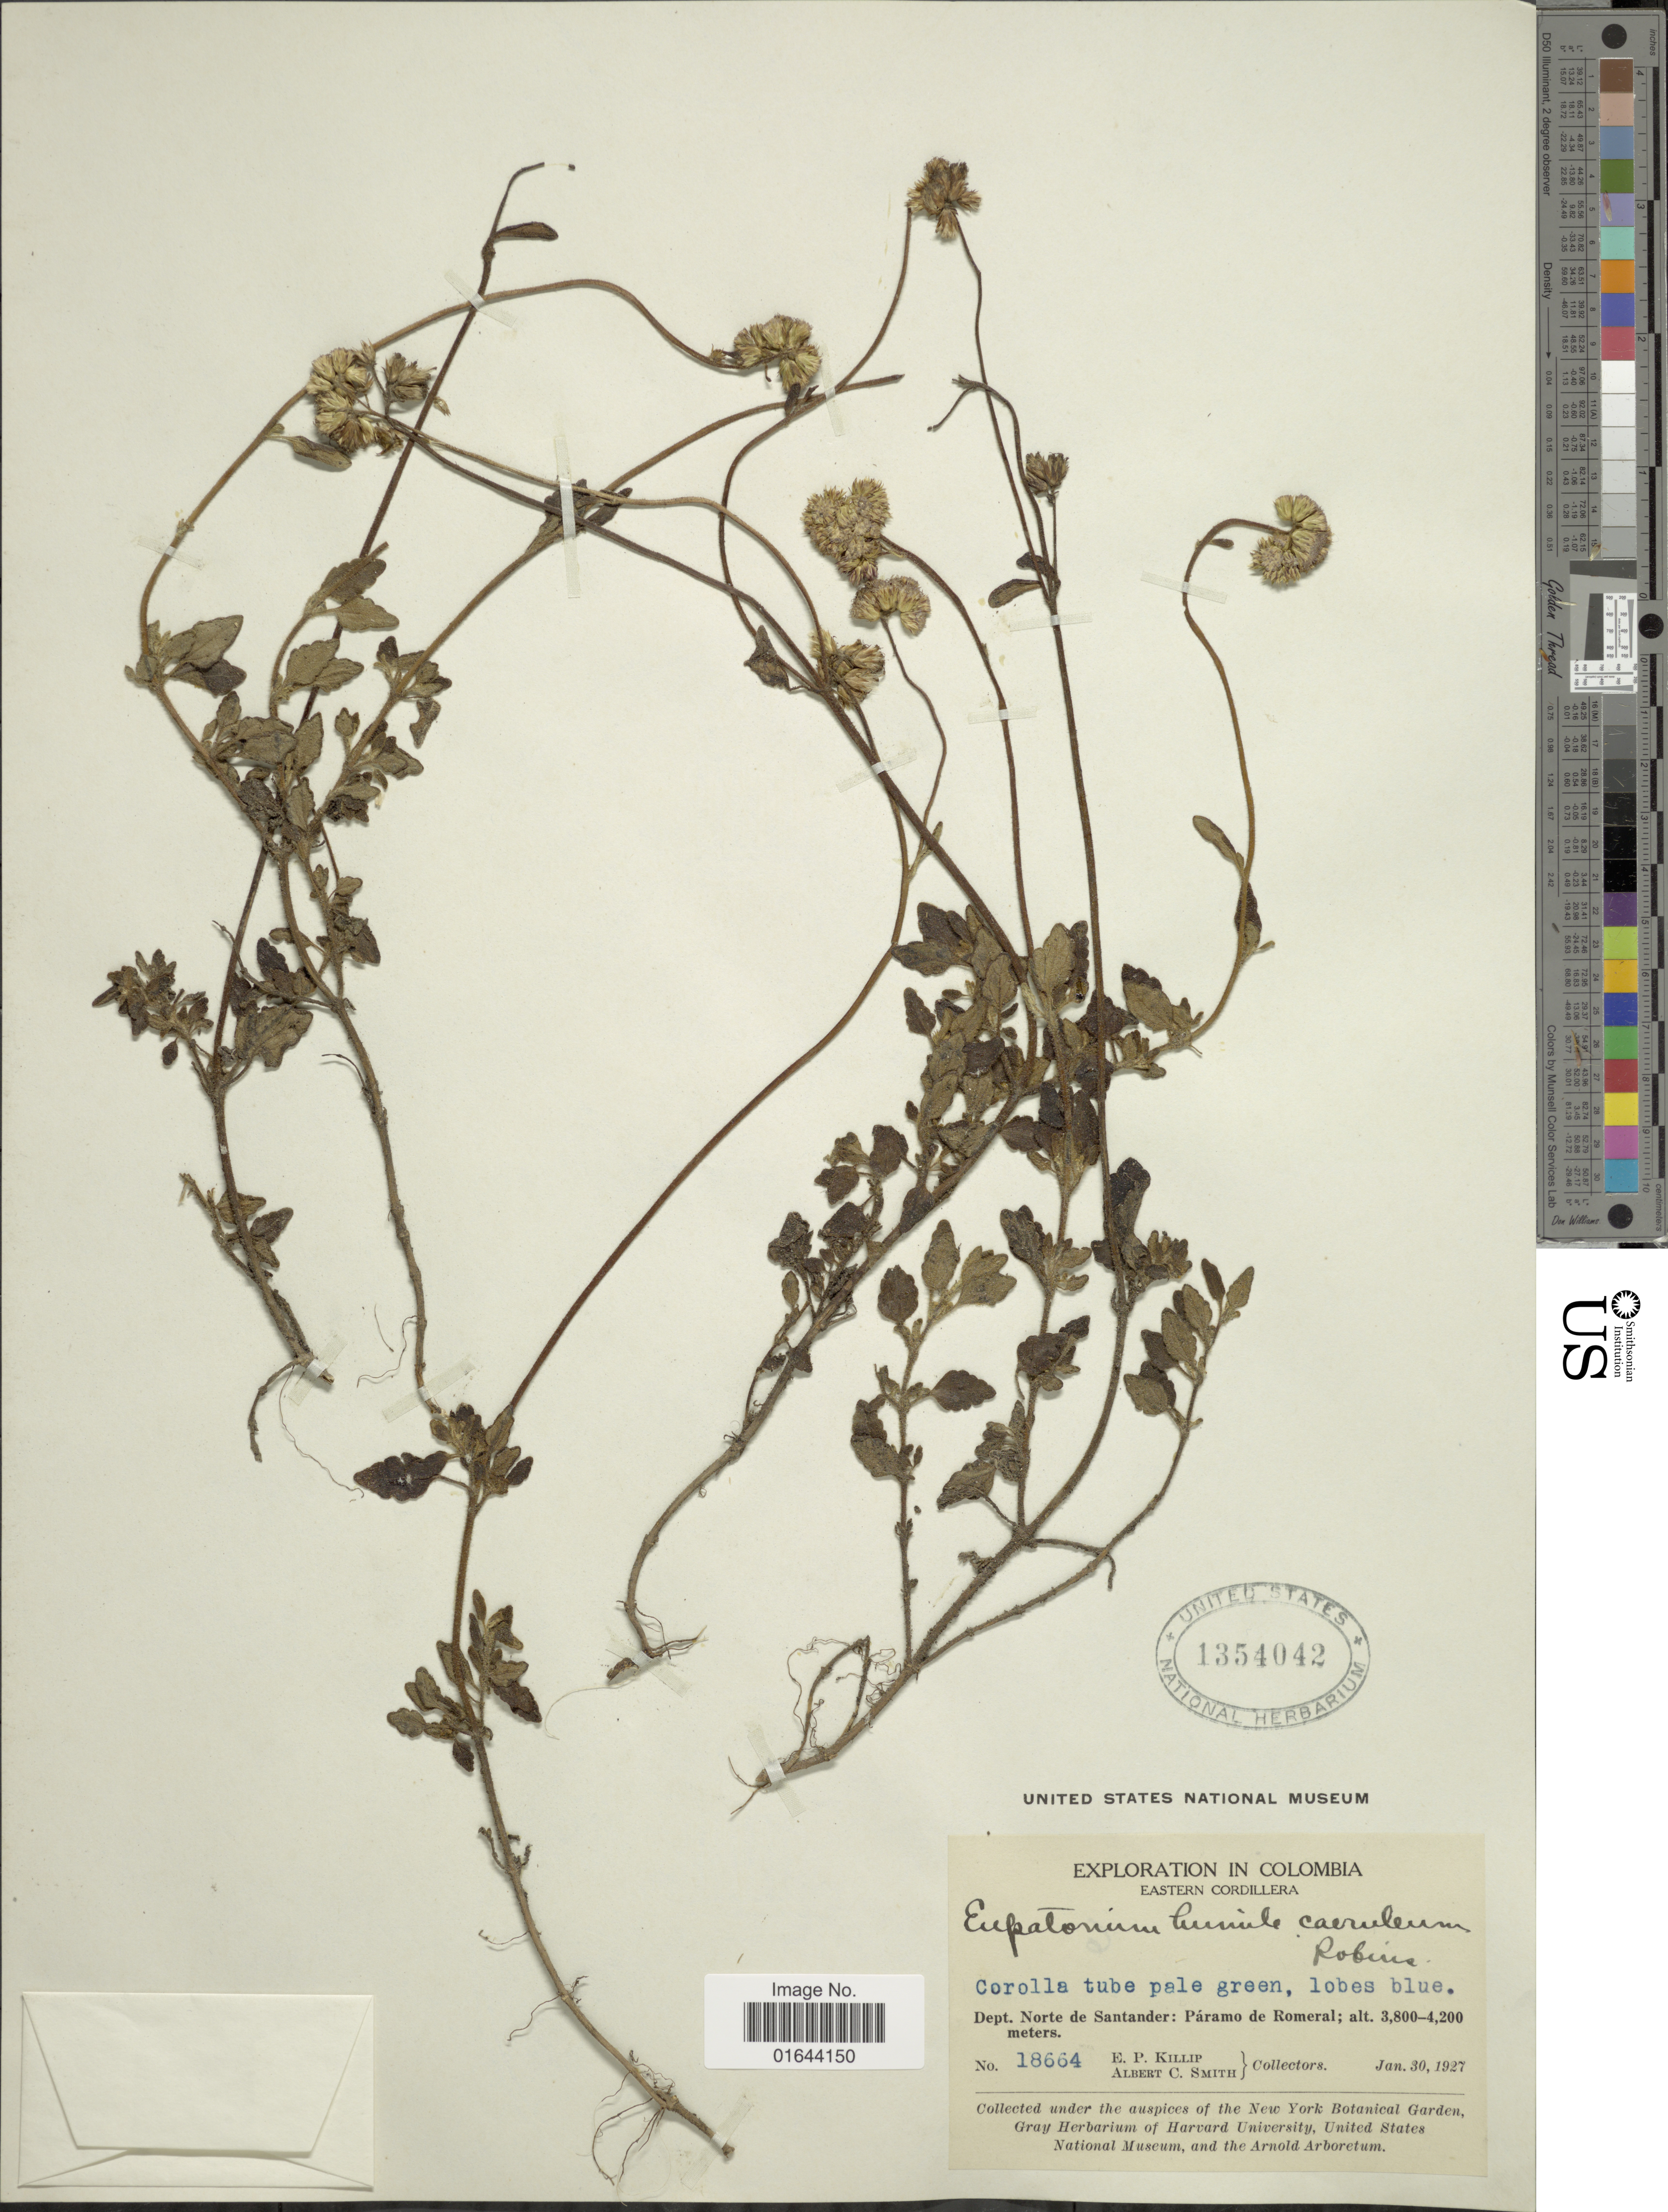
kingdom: Plantae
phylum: Tracheophyta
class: Magnoliopsida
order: Asterales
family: Asteraceae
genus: Lourteigia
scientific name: Lourteigia humilis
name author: (Benth.) R.M. King & H. Rob.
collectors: E. P. Killip & A. C. Smith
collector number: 18664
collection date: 1927-01-30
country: Colombia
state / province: Norte de Santander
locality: Eastern Cordillera, Dept. Norte de Santander: Parama de Romeral.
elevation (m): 3800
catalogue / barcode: US 1354042